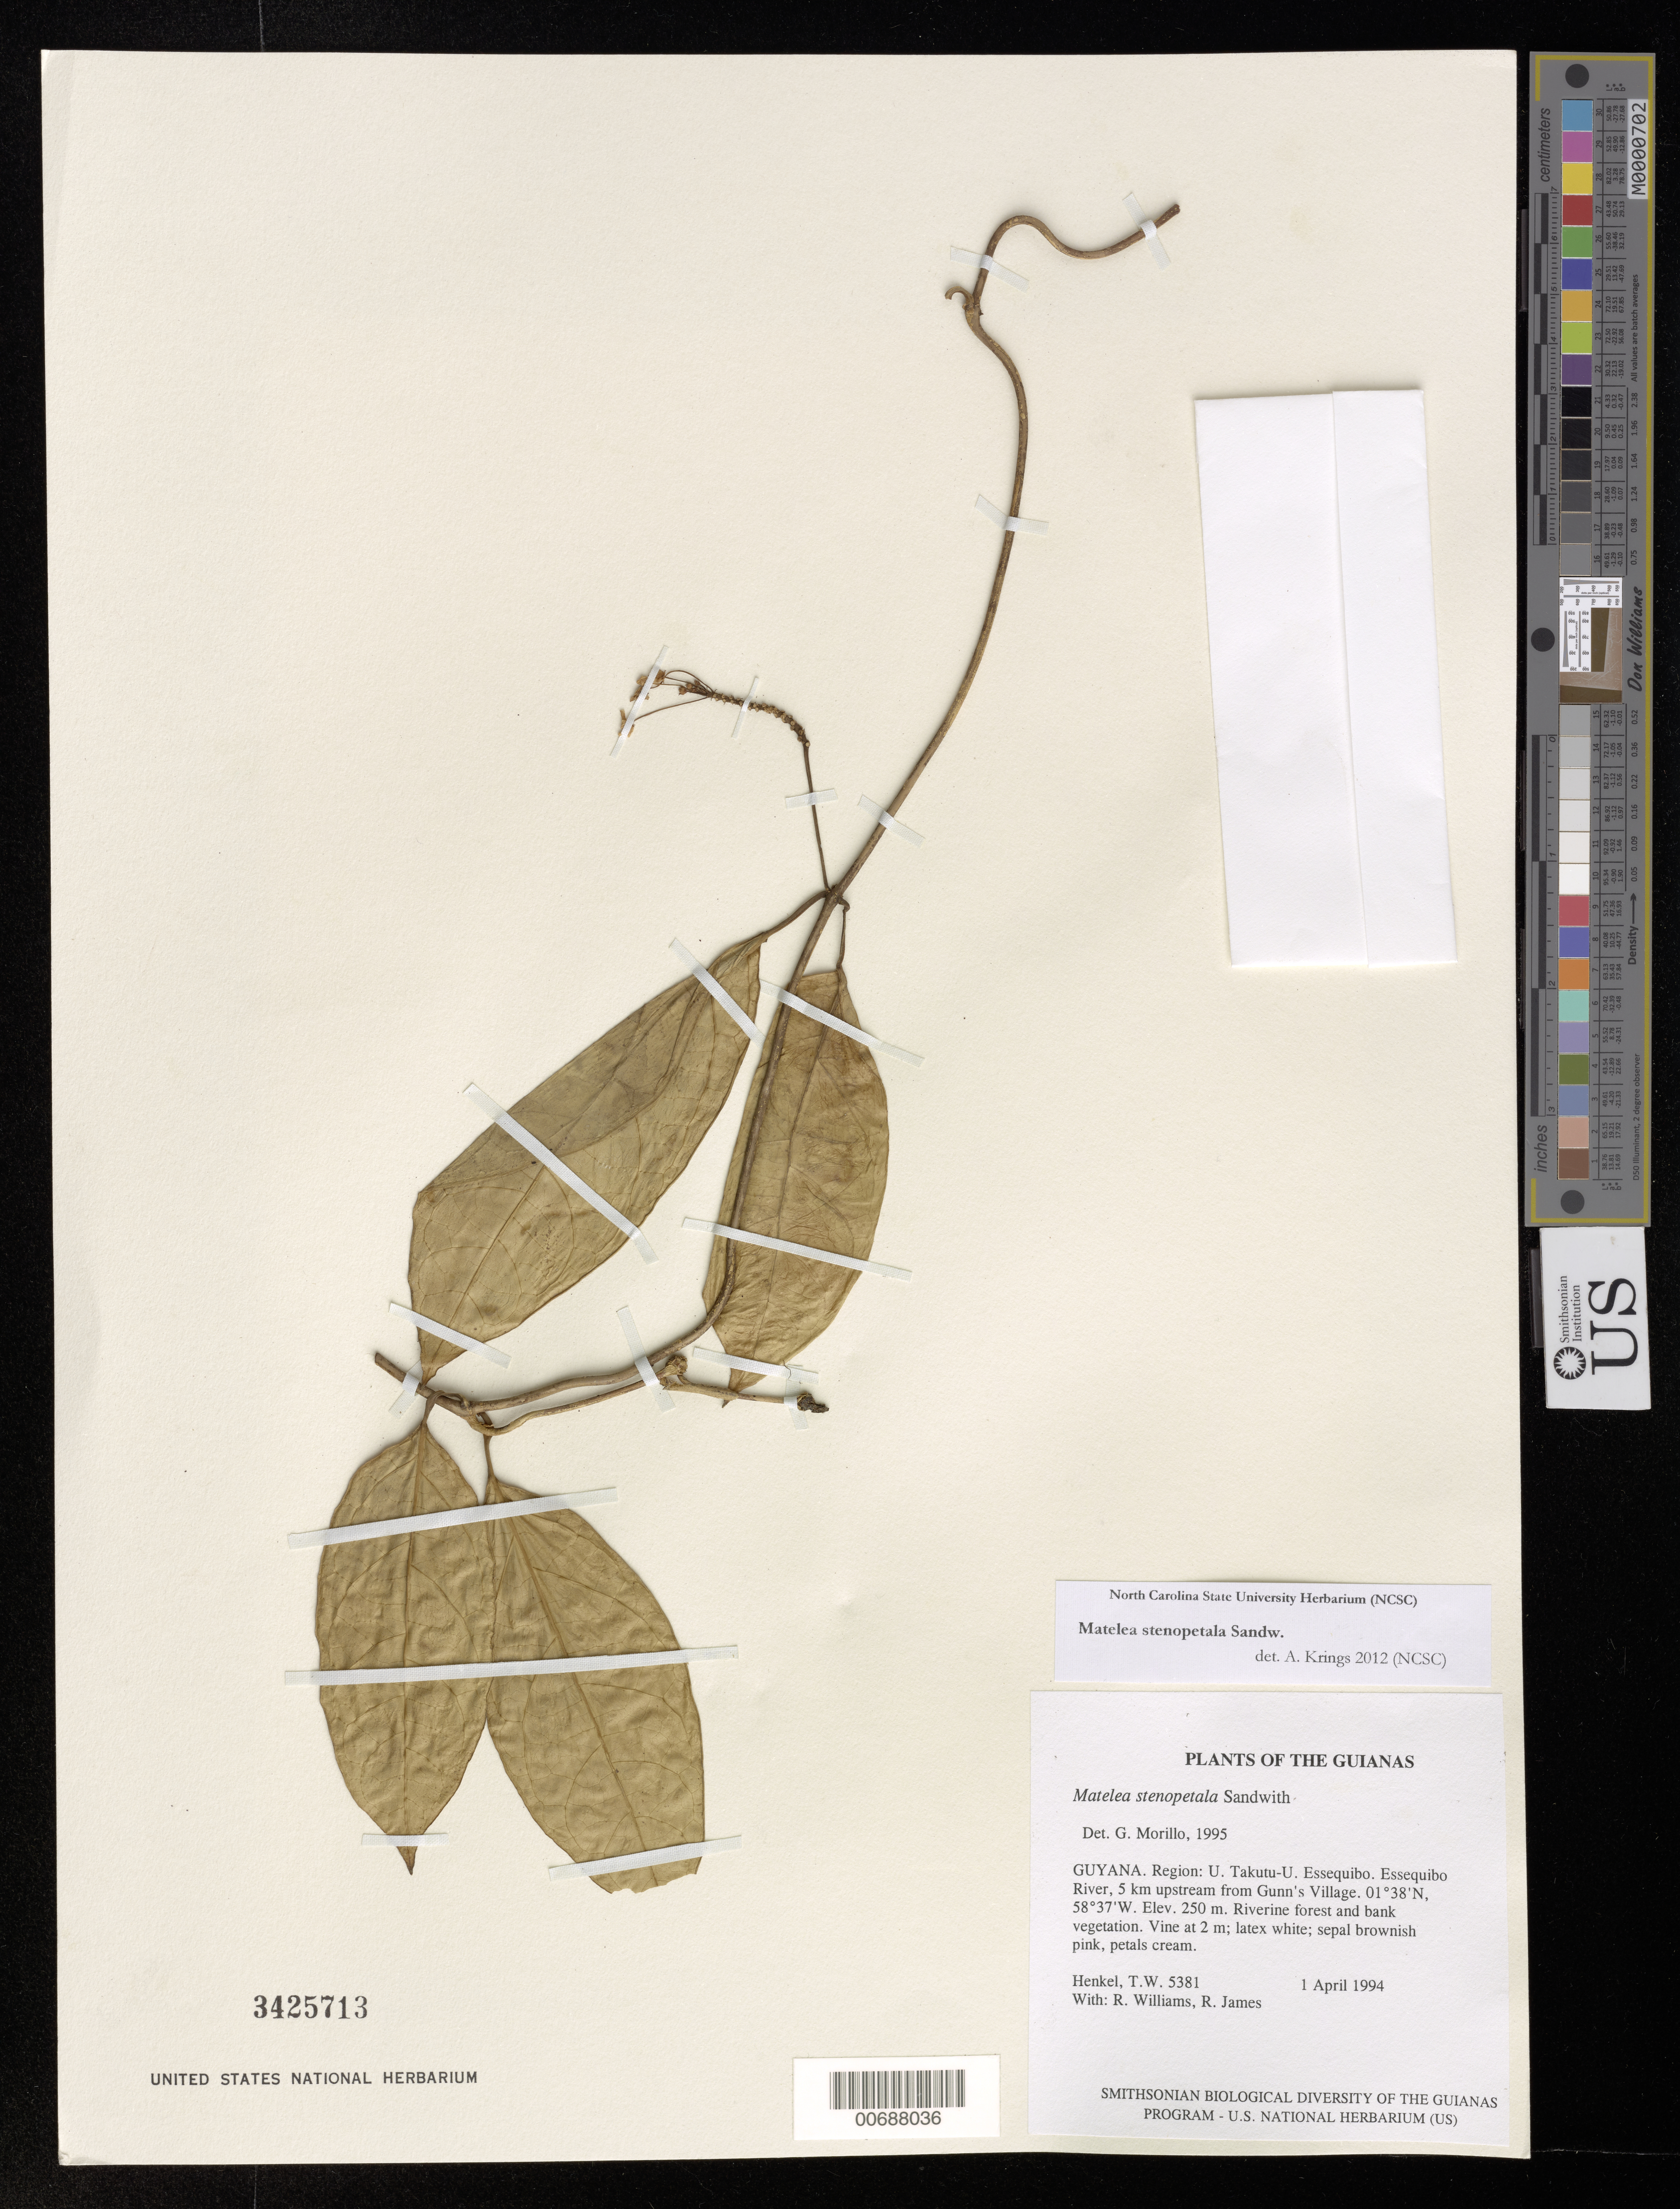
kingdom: Plantae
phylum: Tracheophyta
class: Magnoliopsida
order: Gentianales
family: Apocynaceae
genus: Matelea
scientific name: Matelea stenopetala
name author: Sandwith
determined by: Morillo, G. N.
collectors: T. Henkel, R. Williams & R. James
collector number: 5381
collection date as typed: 1 April 1994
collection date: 1994-04-01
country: Guyana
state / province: U. Takutu-U. Essequibo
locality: Essequibo River, 5 km upstream from Gunn's Village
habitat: Riverine forest and bank vegetation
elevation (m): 250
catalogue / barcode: US 3425713